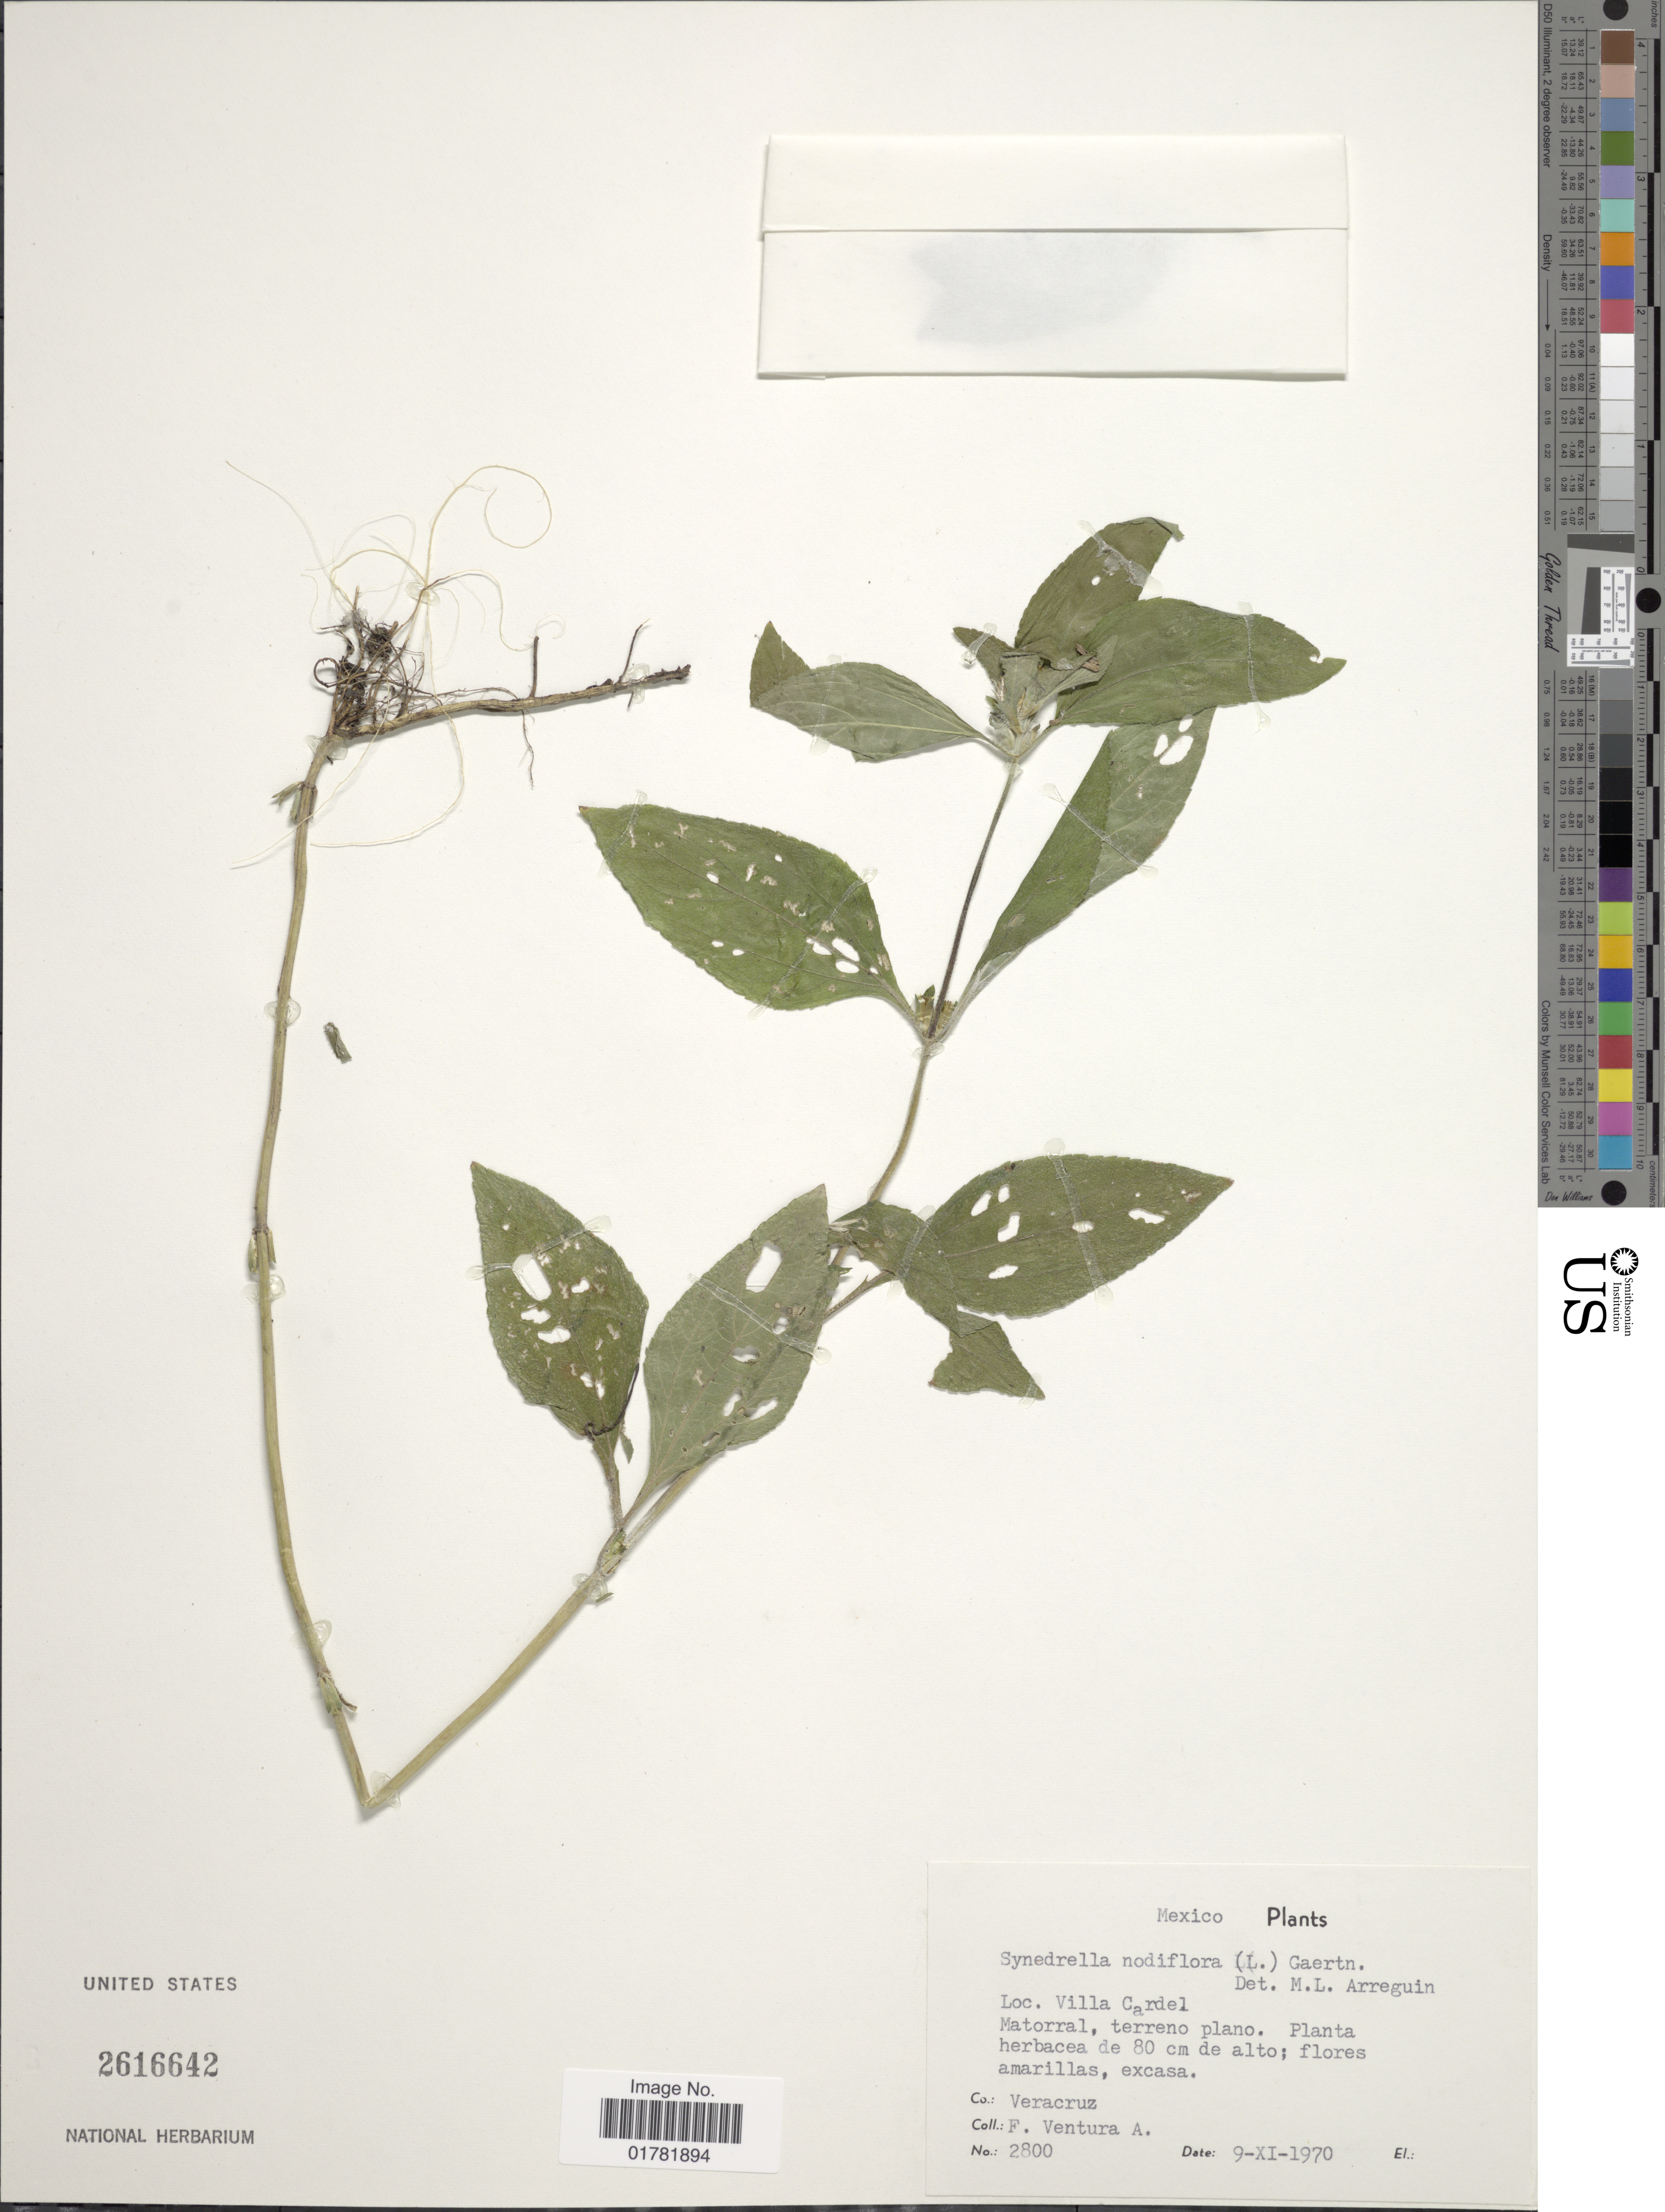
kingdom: Plantae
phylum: Tracheophyta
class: Magnoliopsida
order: Asterales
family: Asteraceae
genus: Synedrella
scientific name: Synedrella nodiflora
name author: (L.) Gaertn.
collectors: F. Ventura A.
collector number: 2800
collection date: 1970-11-09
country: Mexico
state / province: Veracruz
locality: Villa Cardel, Matorral, terreno plano, Co: Veracruz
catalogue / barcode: US 2616642